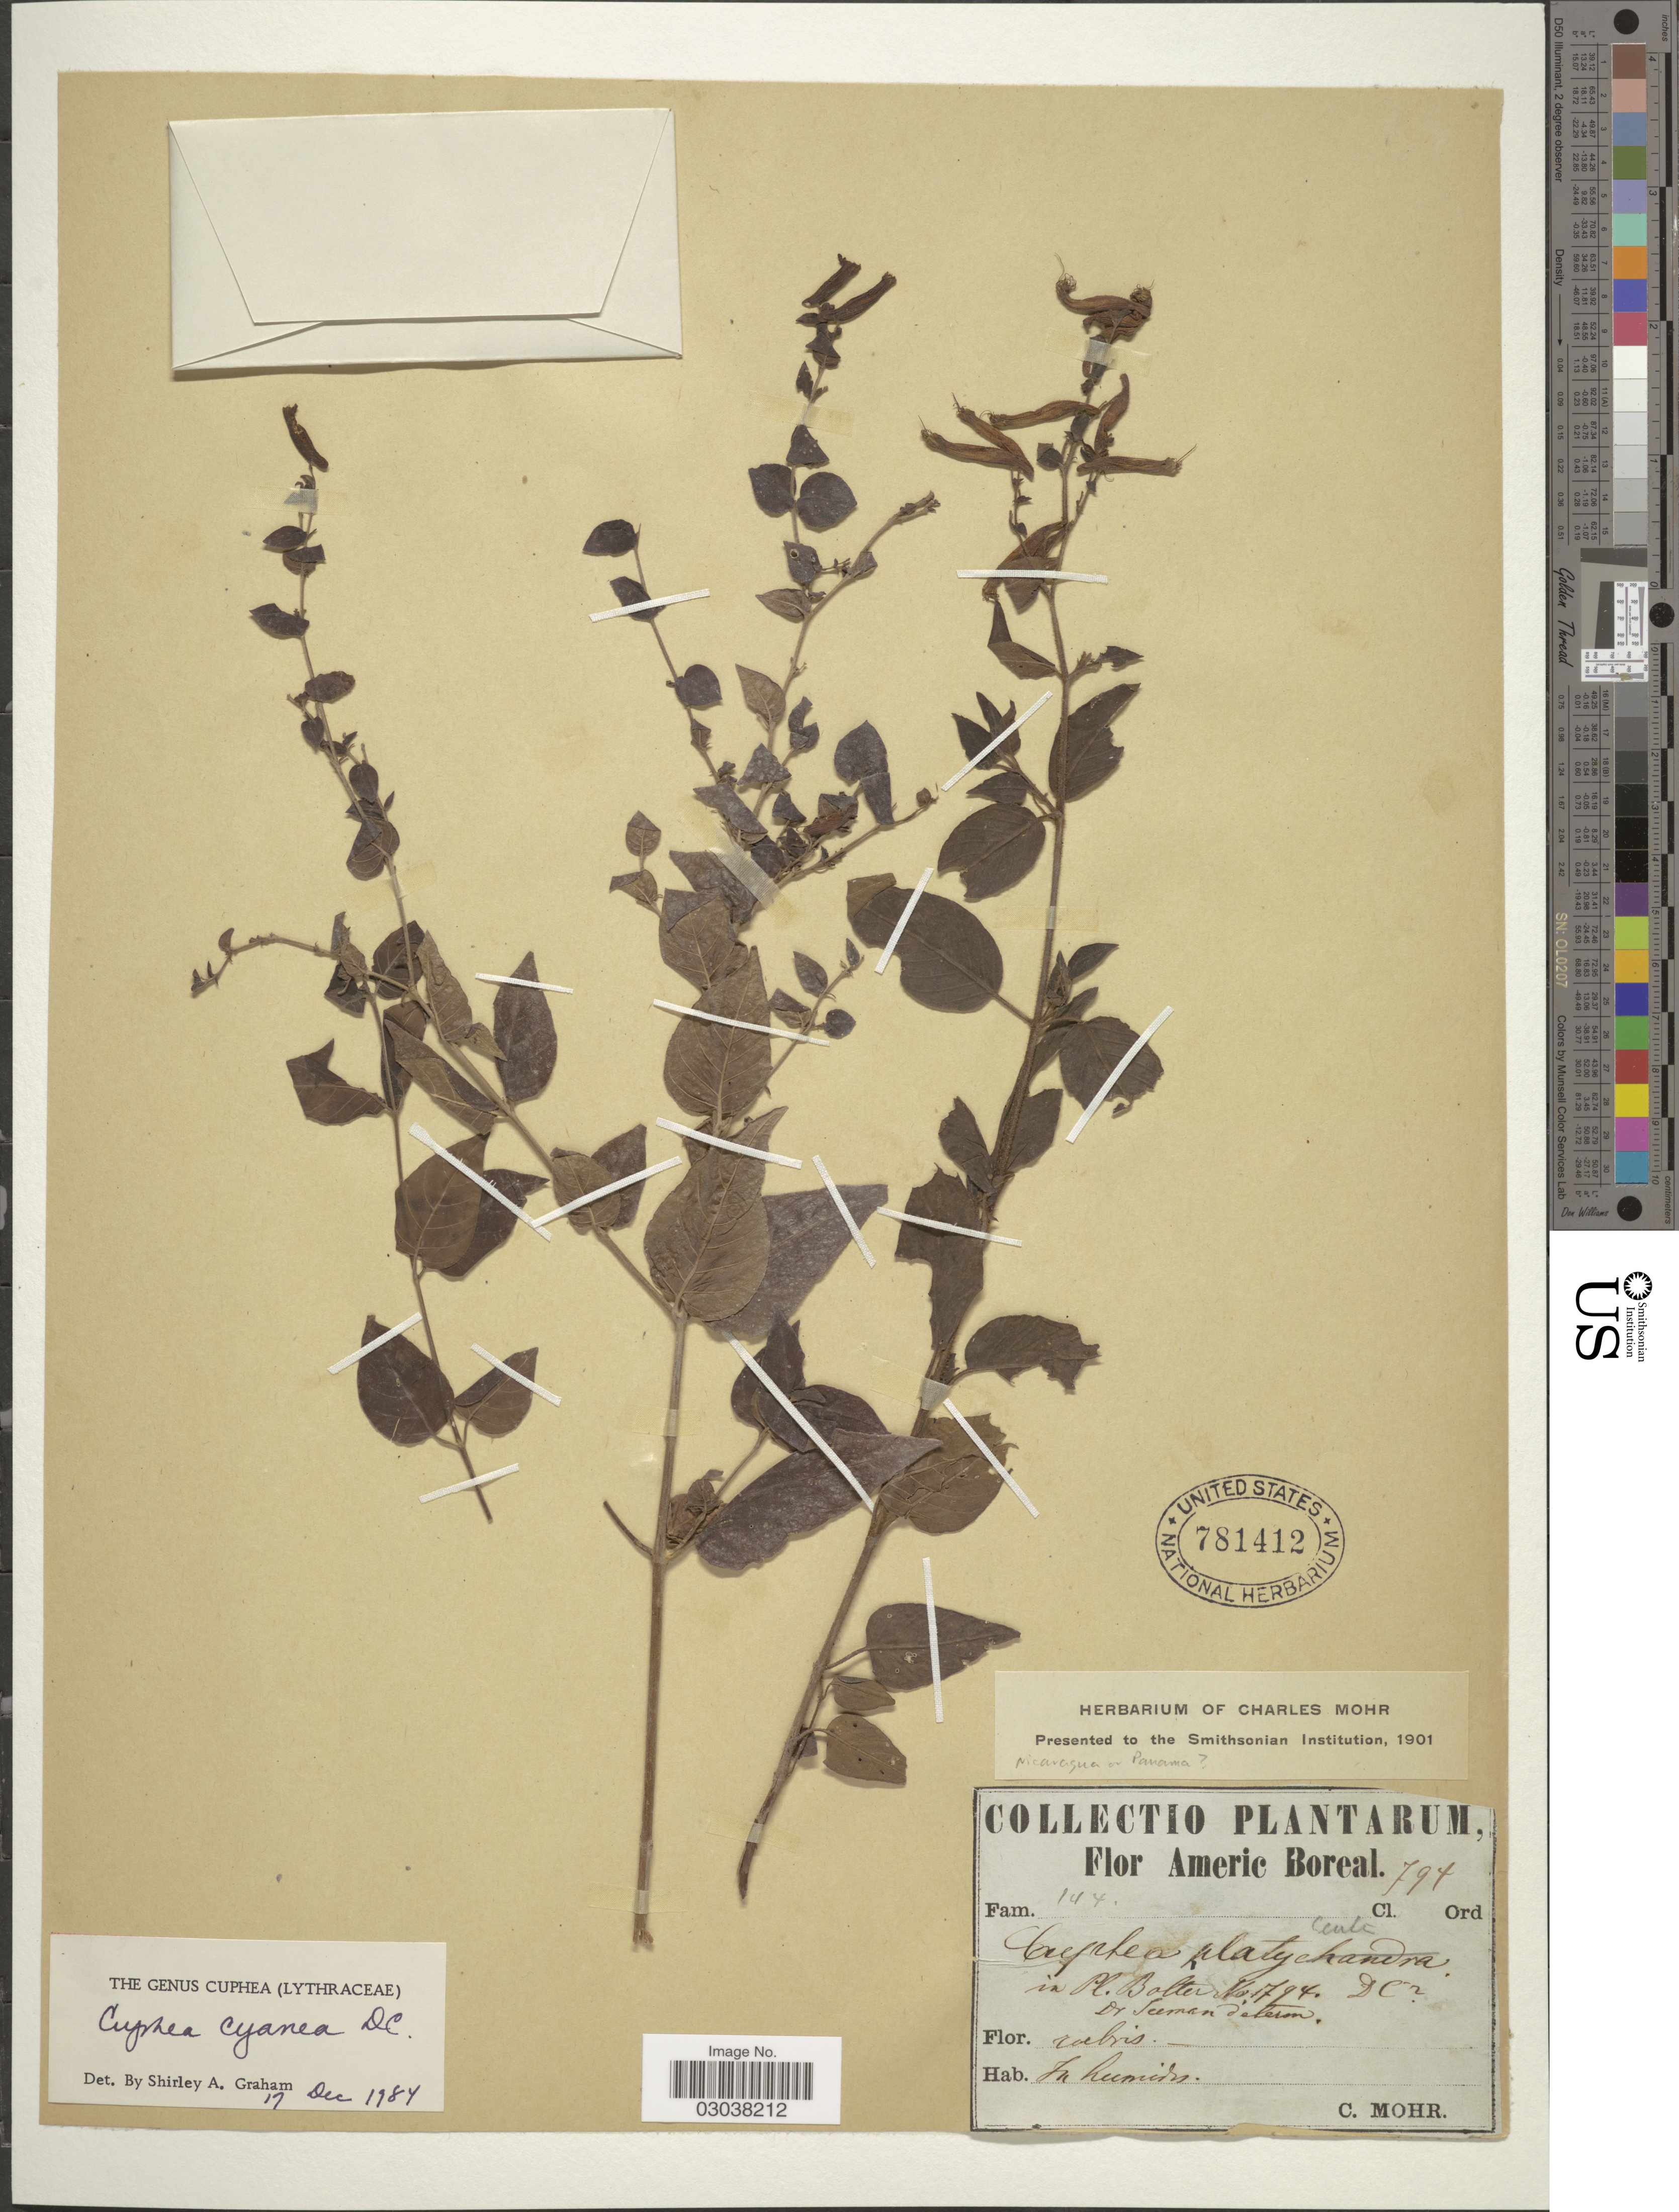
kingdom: Plantae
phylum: Tracheophyta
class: Magnoliopsida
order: Myrtales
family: Lythraceae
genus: Cuphea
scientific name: Cuphea cyanea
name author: DC.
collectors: C. T. Mohr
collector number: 794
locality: Americ Boreal.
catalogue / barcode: US 781412